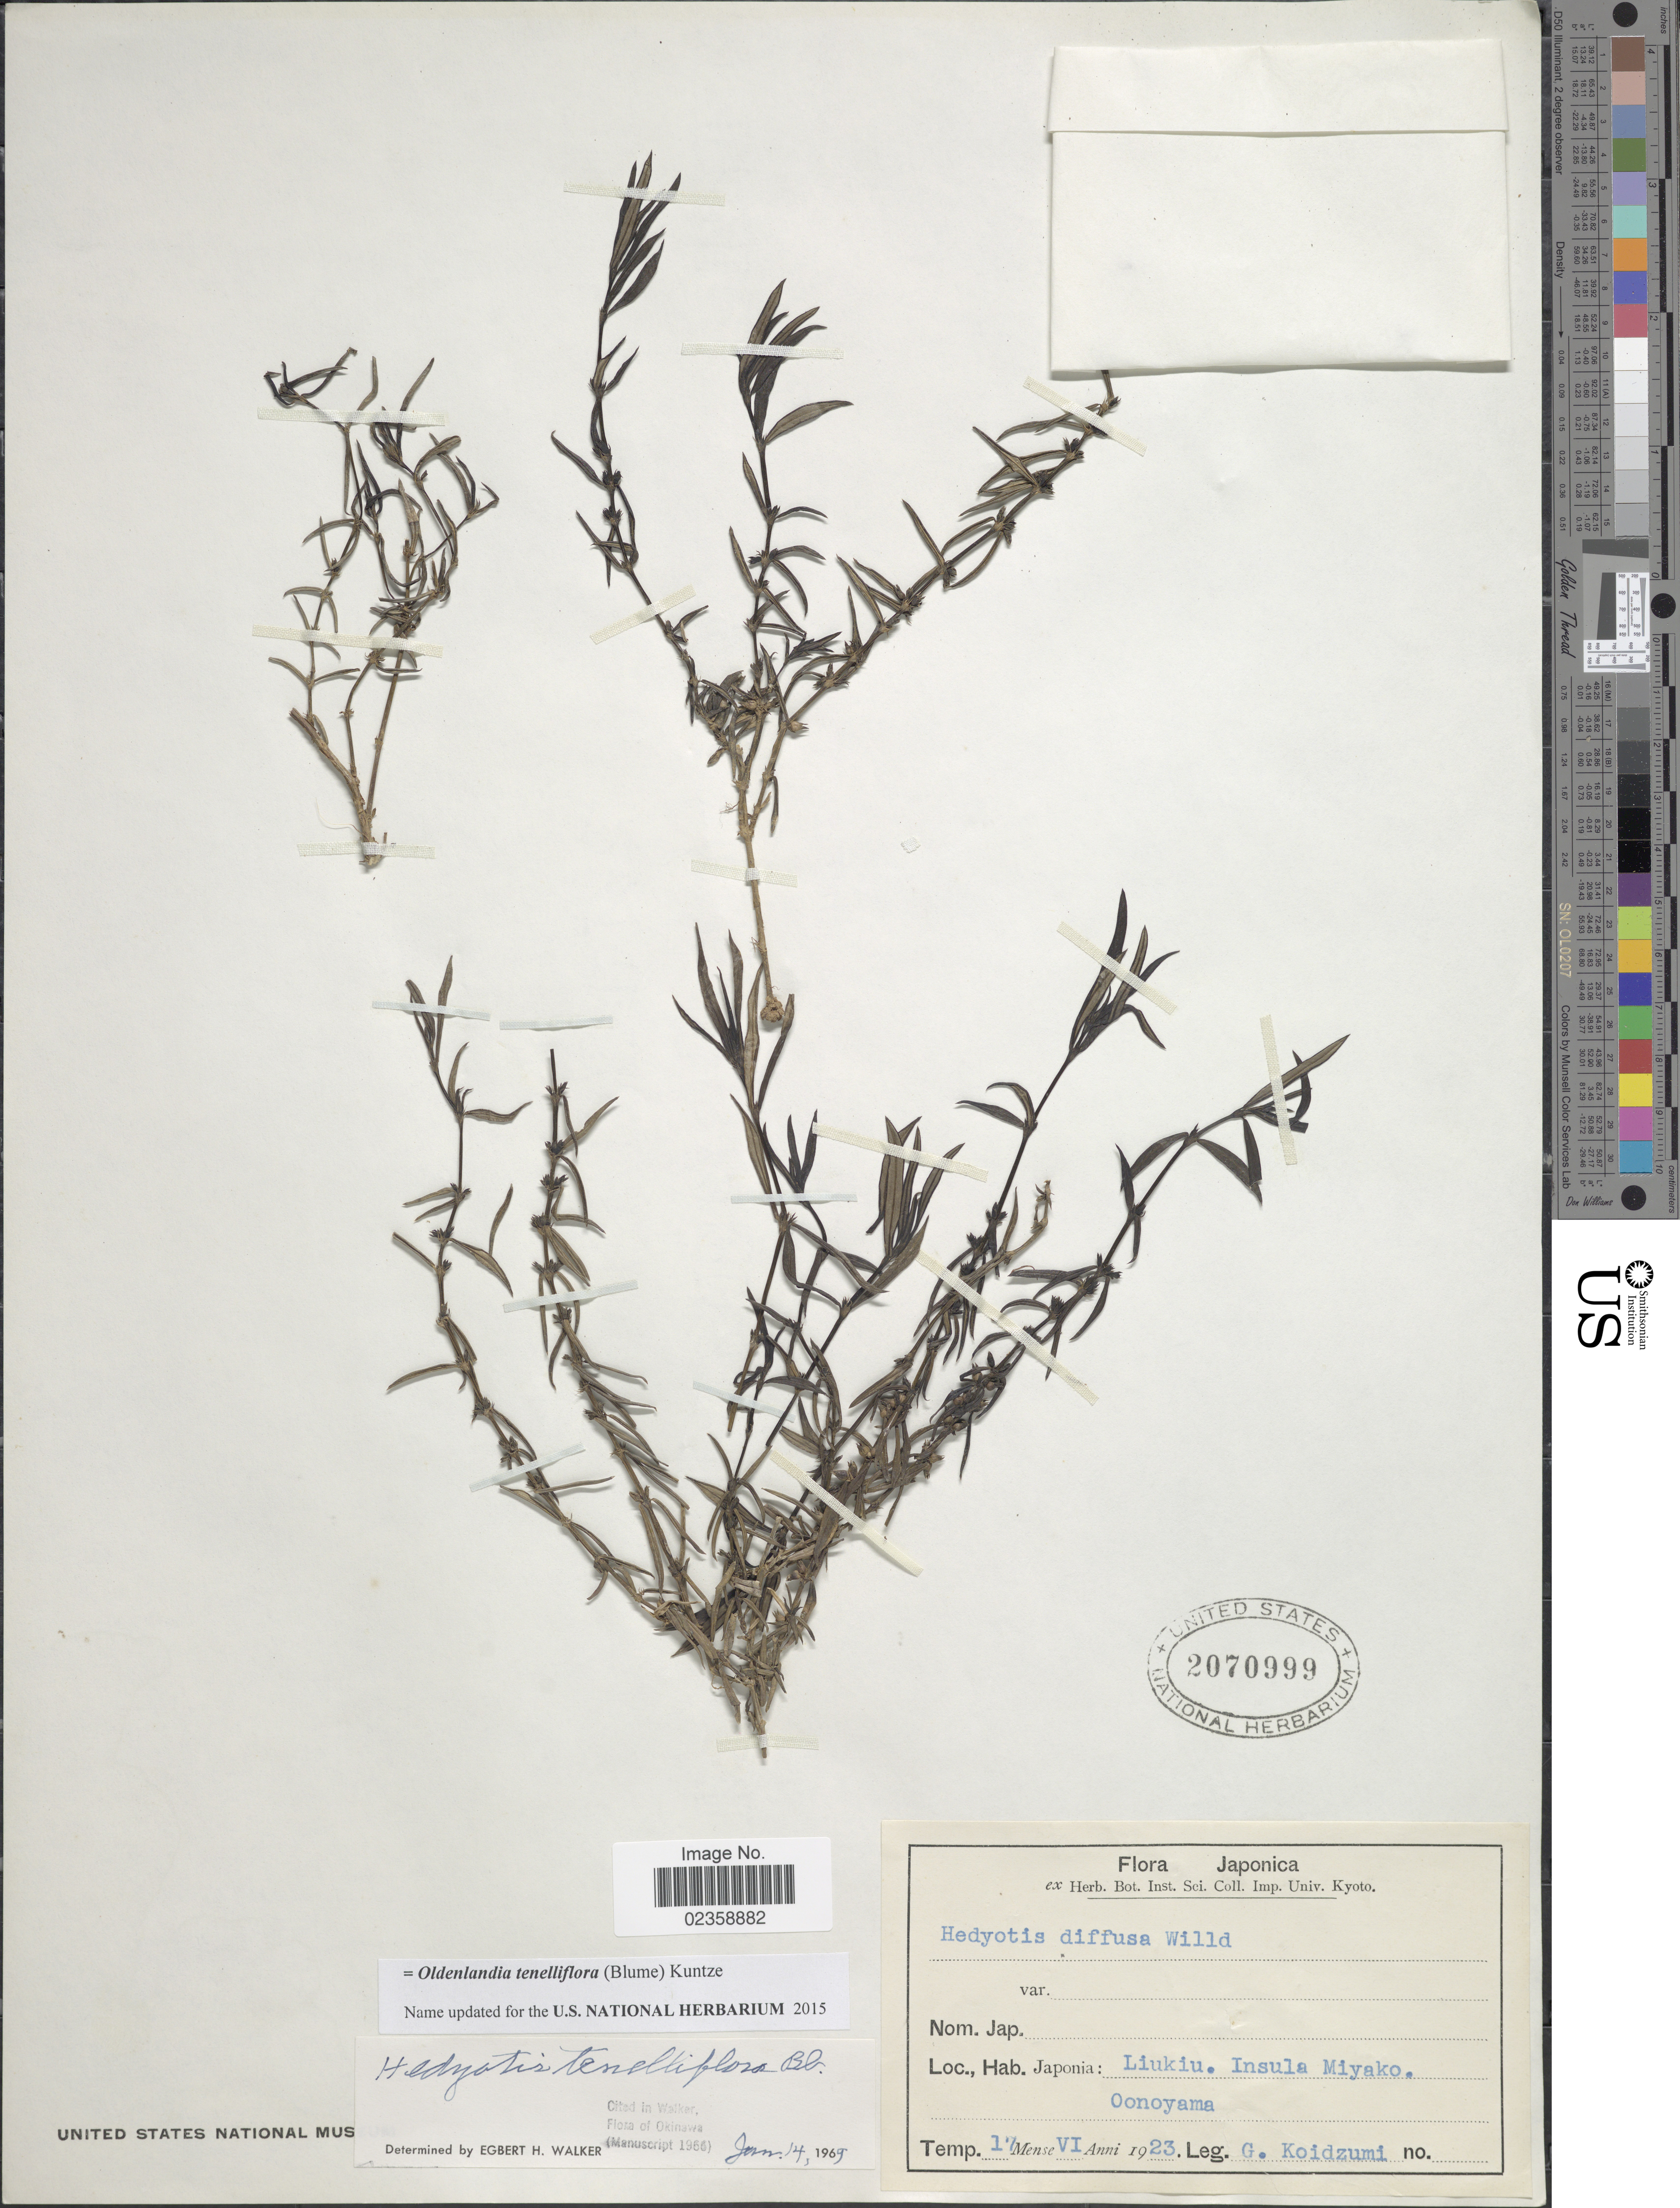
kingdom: Plantae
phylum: Tracheophyta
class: Magnoliopsida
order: Gentianales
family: Rubiaceae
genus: Oldenlandia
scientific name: Oldenlandia tenelliflora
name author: (Blume) Kuntze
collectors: G. Koidzumi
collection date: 1923-06-17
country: Japan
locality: Japonia: Liukiu. Insula Miyako. Oonoyama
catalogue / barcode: US 2070999